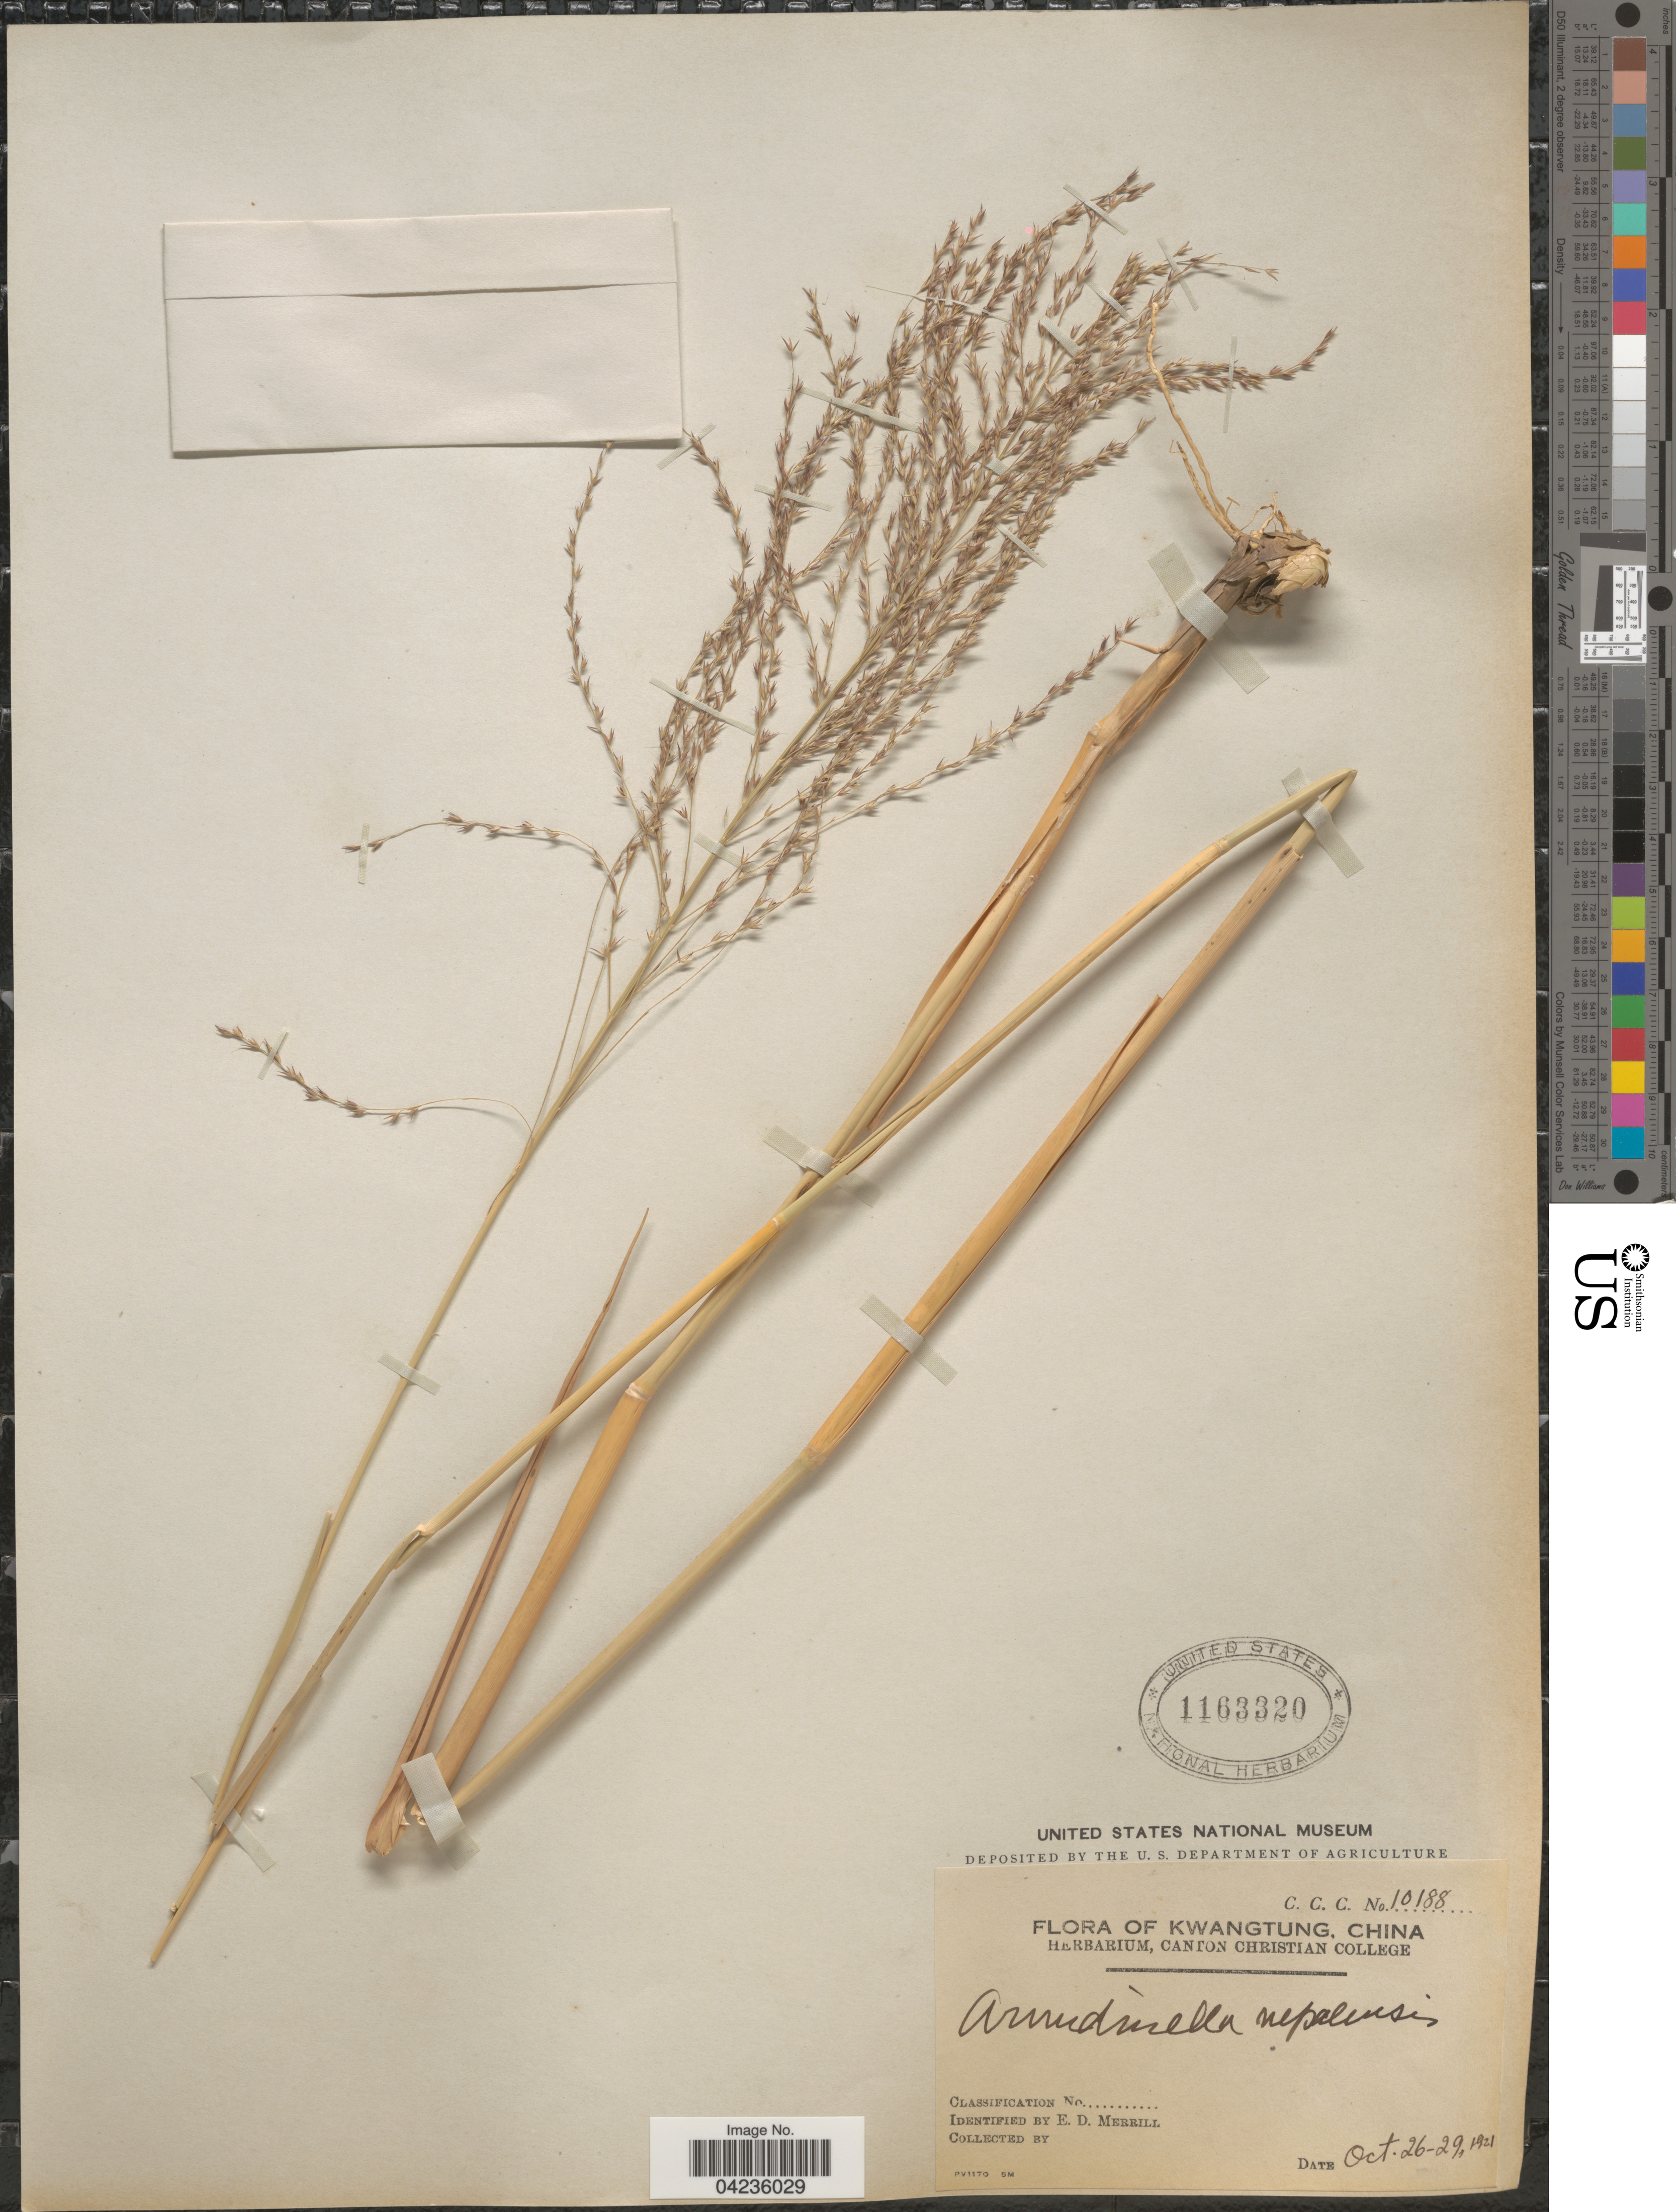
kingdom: Plantae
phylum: Tracheophyta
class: Liliopsida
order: Poales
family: Poaceae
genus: Arundinella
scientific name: Arundinella nepalensis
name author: Trin.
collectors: E. D. Merrill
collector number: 10188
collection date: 1921-10-26/1921-10-29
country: China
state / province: Guangdong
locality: Kwangtung.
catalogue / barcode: US 1163320